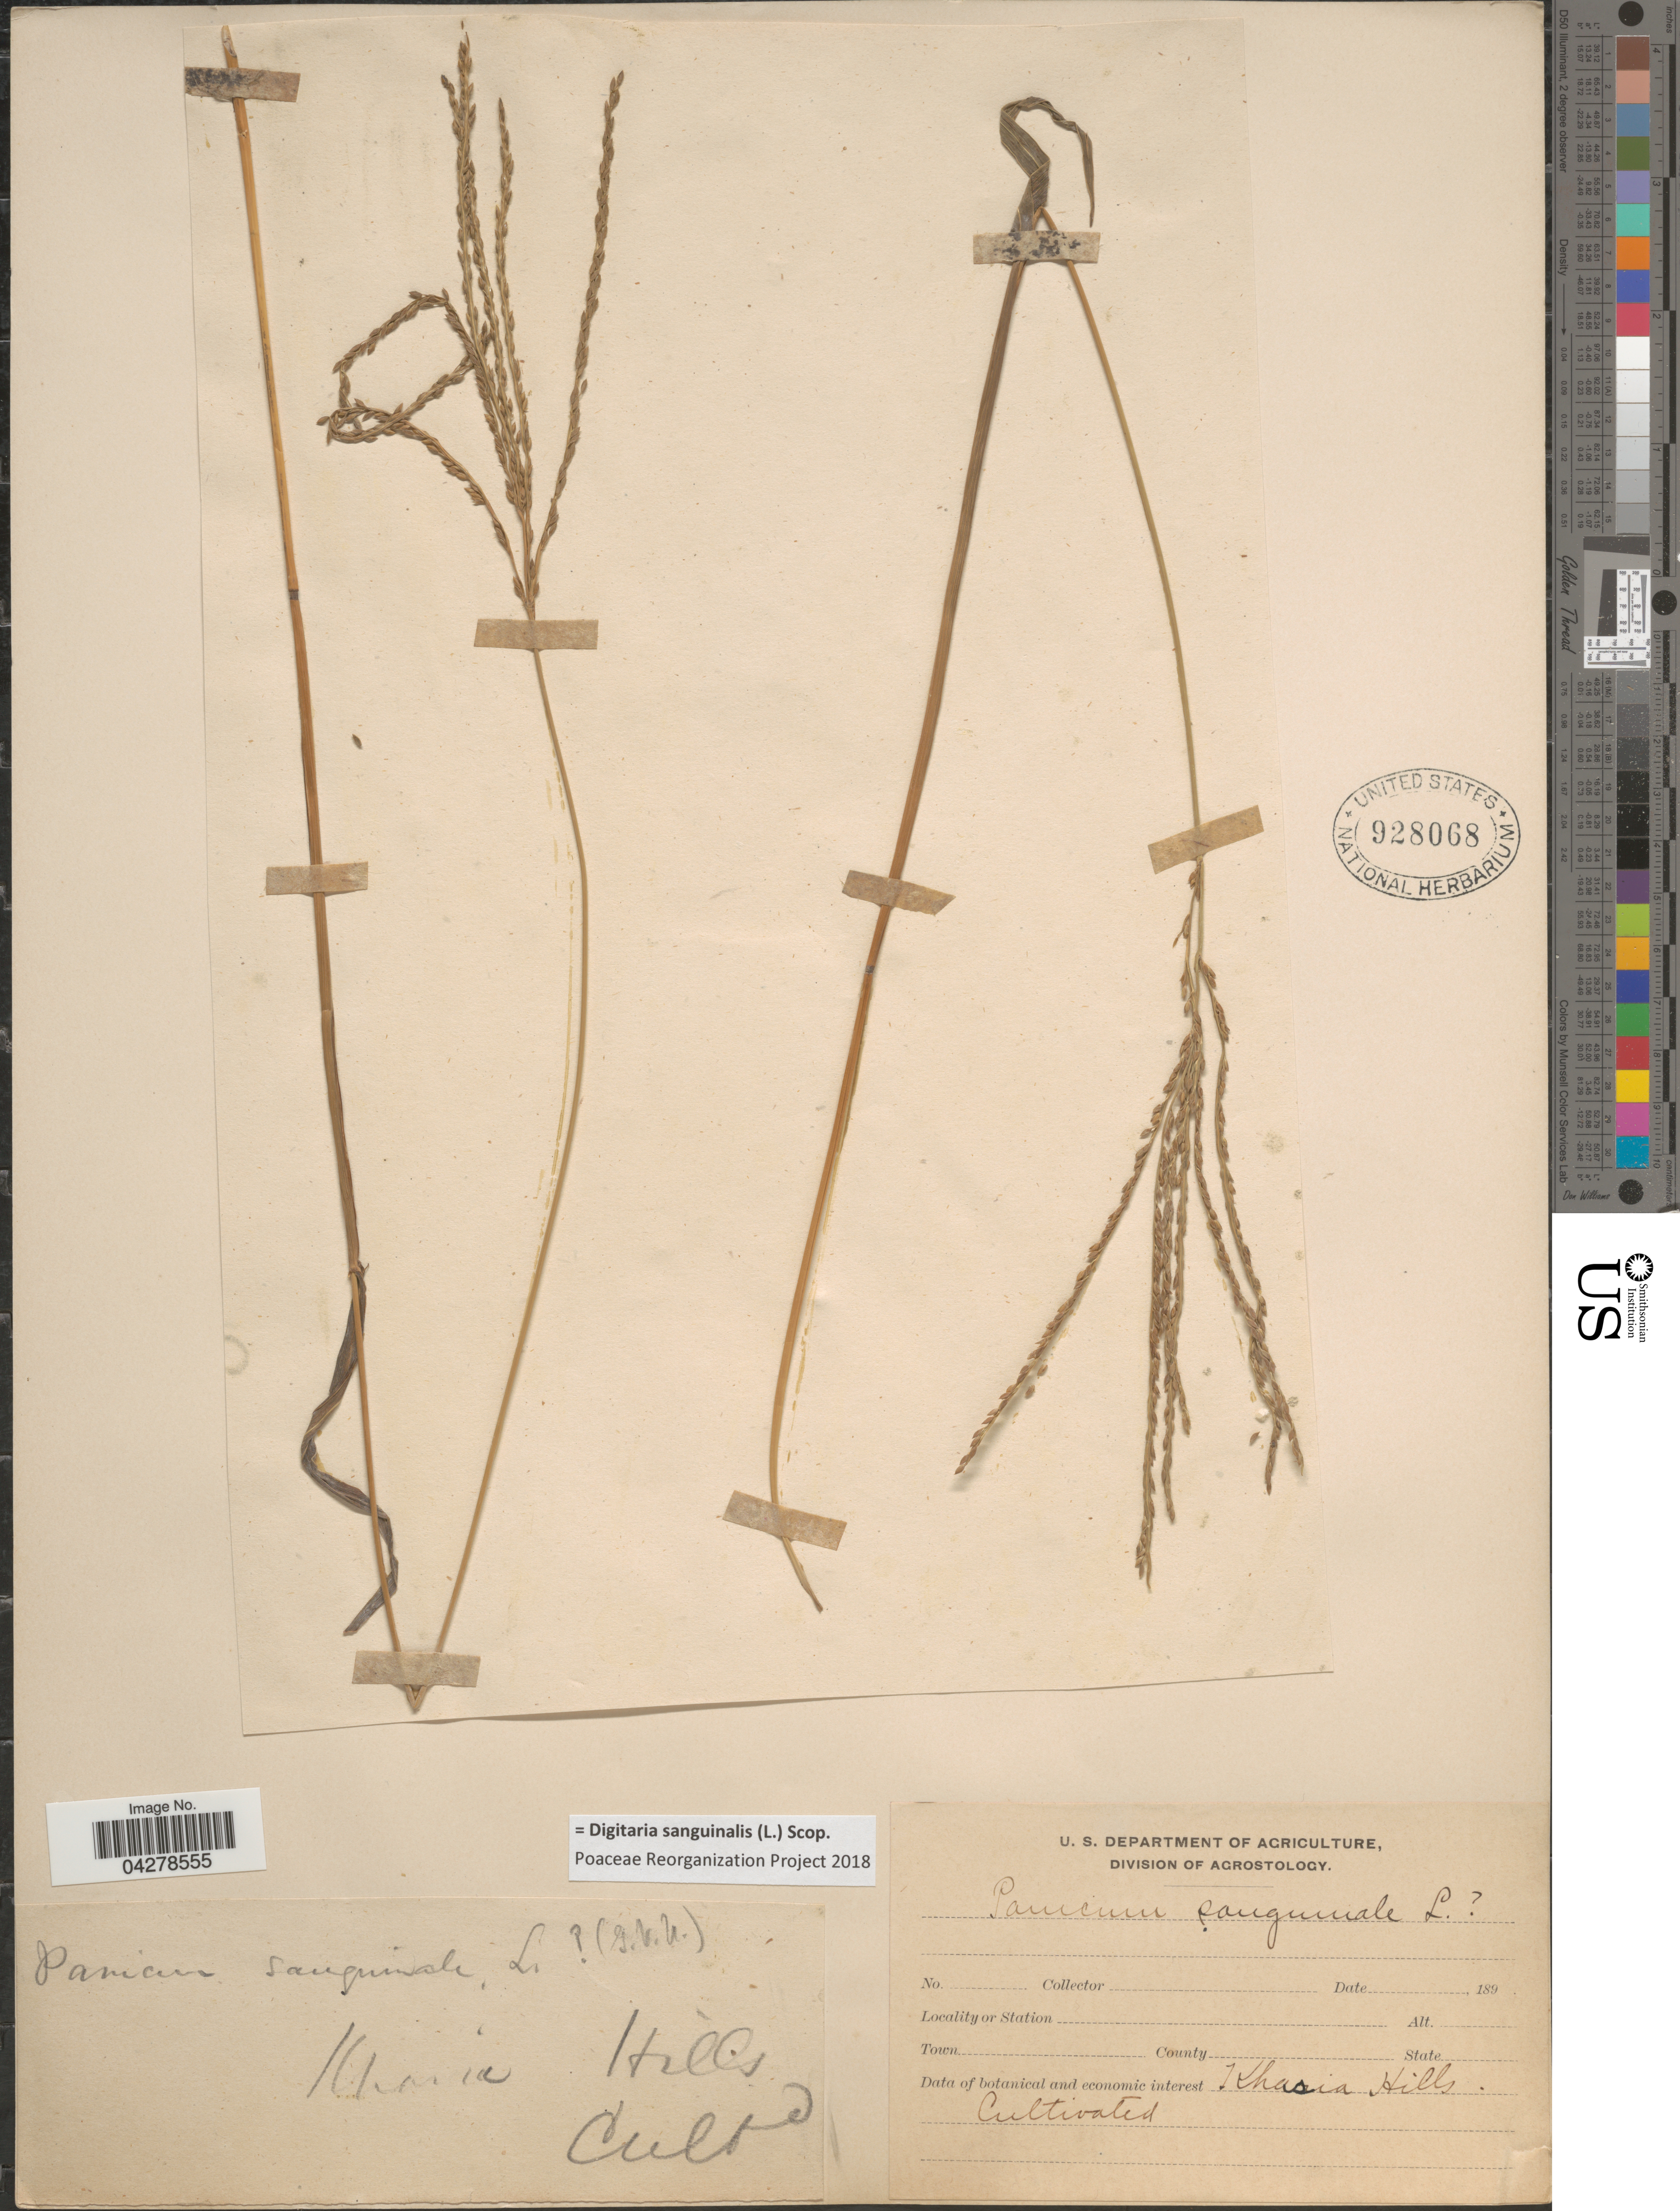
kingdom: Plantae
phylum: Tracheophyta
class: Liliopsida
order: Poales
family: Poaceae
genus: Digitaria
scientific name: Digitaria sanguinalis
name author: (L.) Scop.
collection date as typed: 189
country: India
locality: Khasia Hills. Cultivated.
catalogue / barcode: US 928068